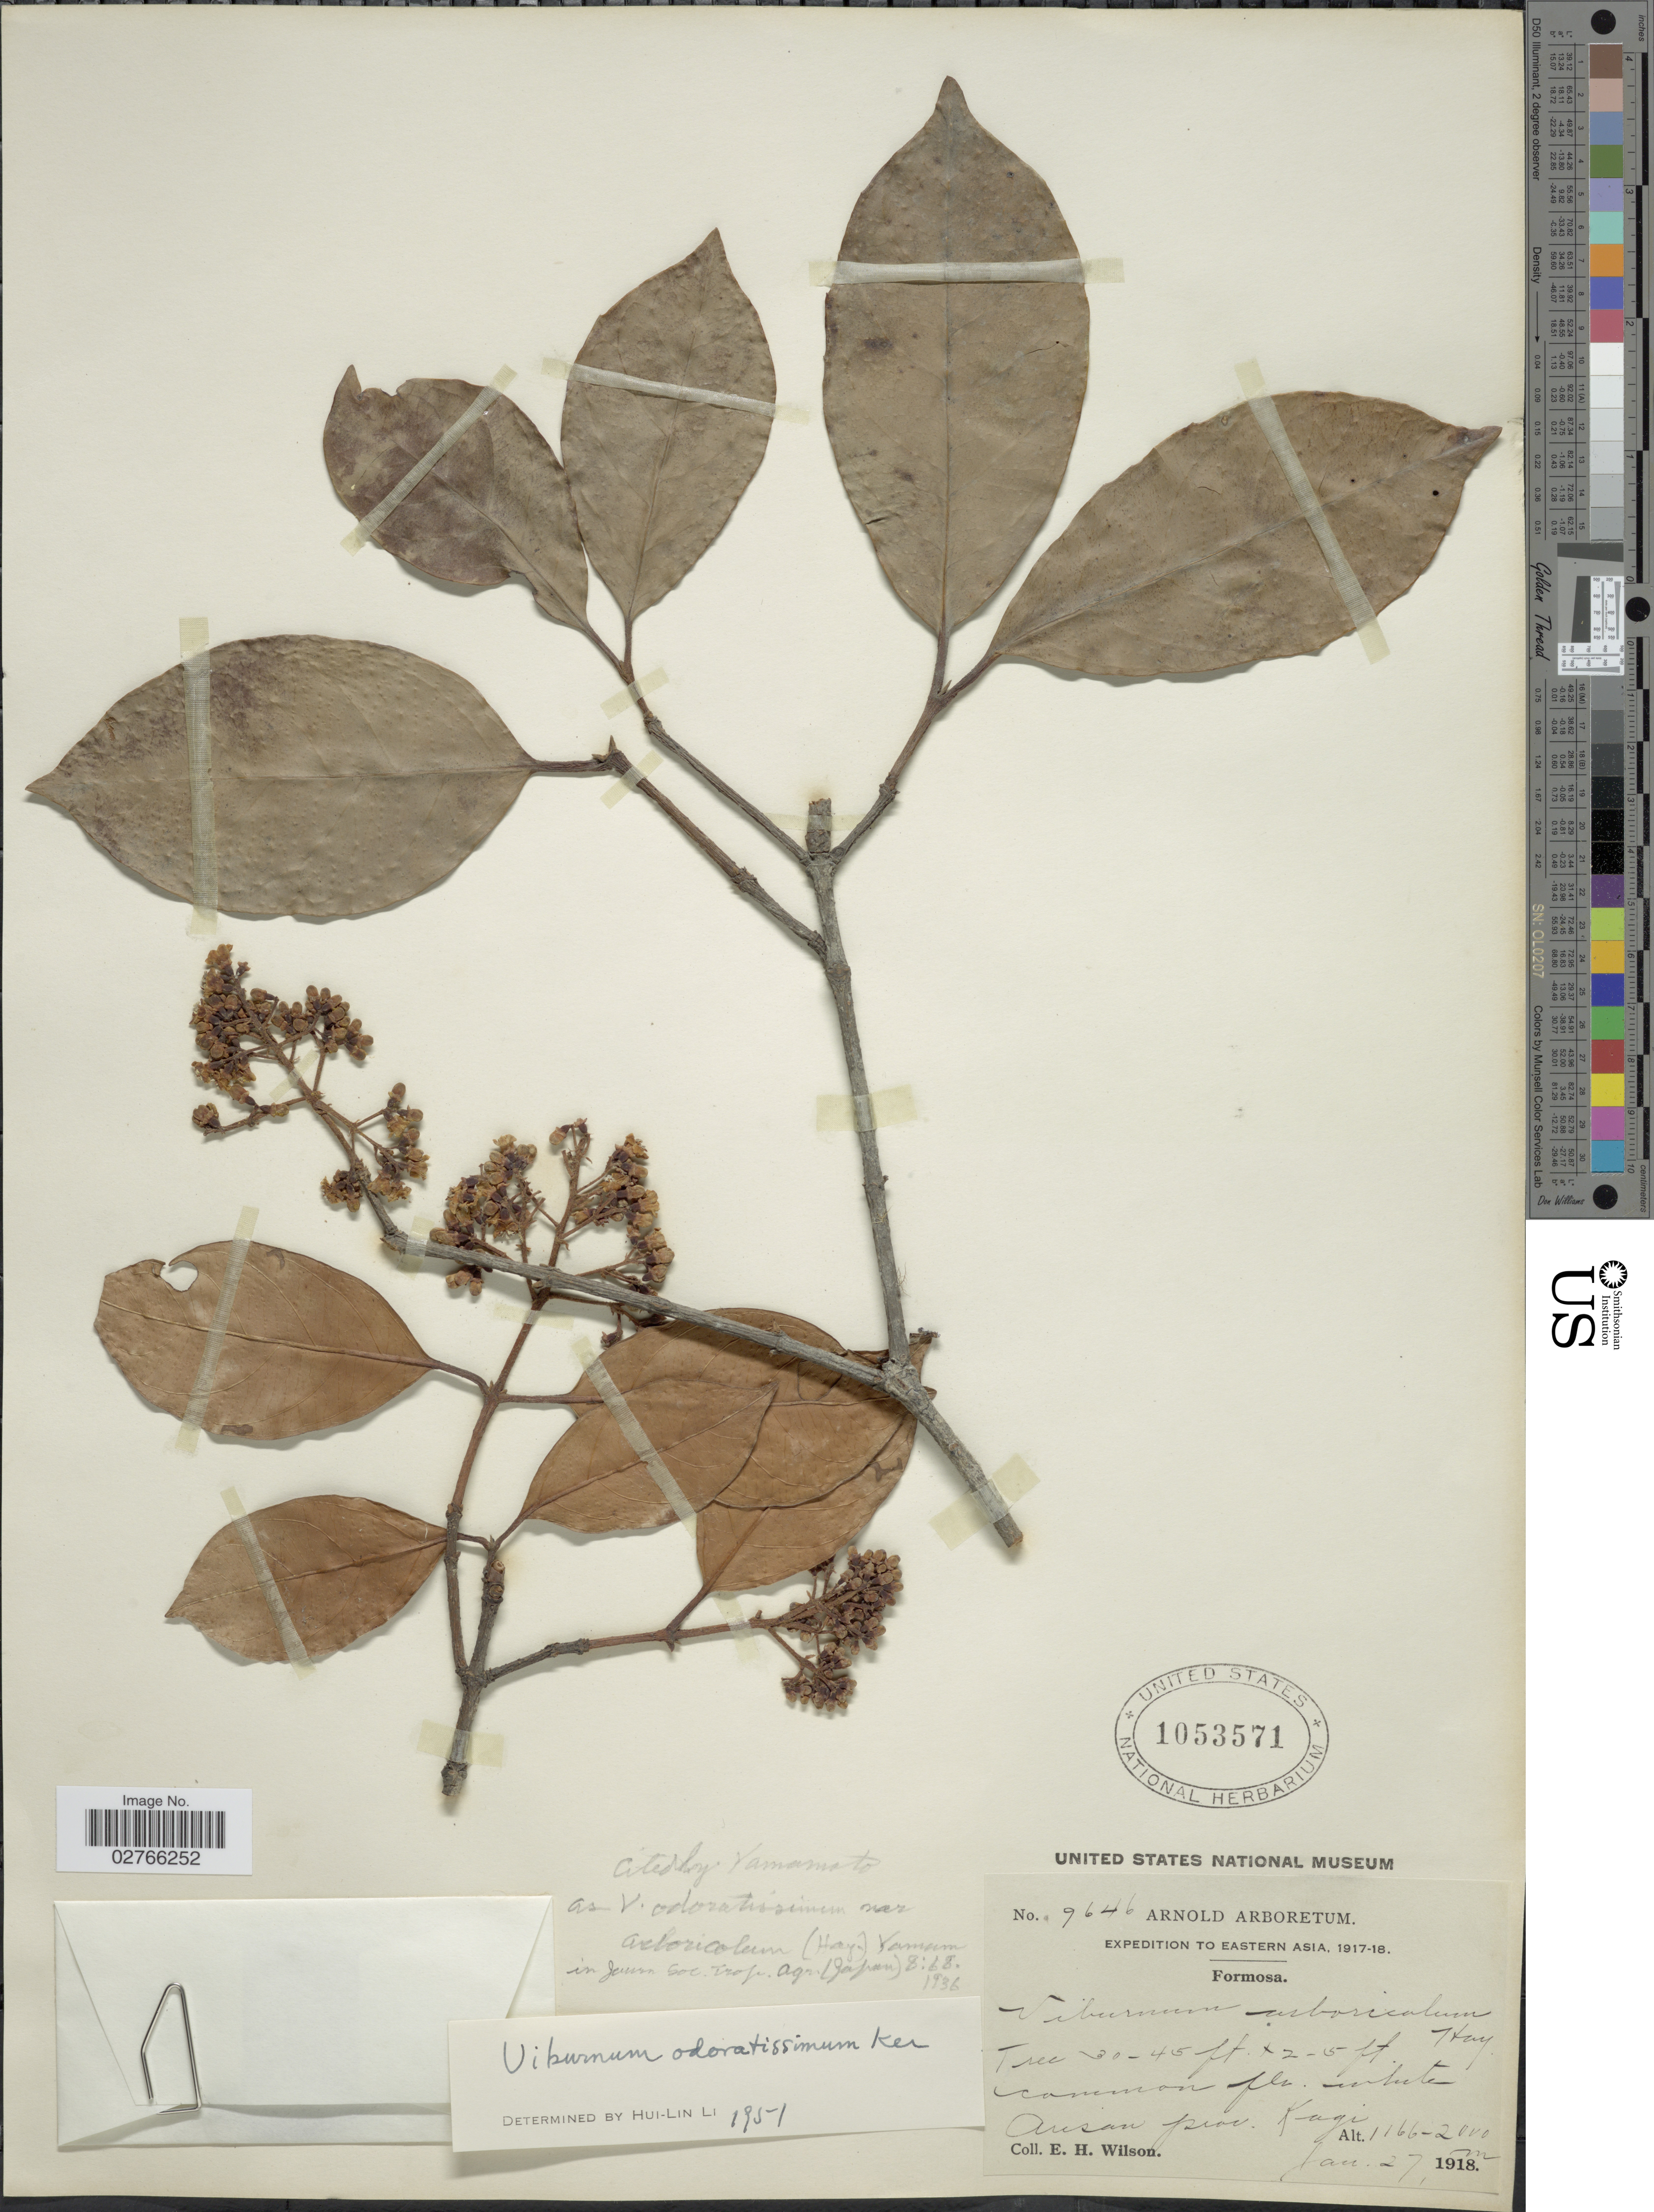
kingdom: Plantae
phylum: Tracheophyta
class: Magnoliopsida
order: Dipsacales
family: Viburnaceae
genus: Viburnum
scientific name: Viburnum odoratissimum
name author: Ker Gawl.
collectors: E. Wilson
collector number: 9646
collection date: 1918-01-27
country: Taiwan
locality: Formosa, Ausan, prov. Kagi.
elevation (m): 1166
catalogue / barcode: US 1053571